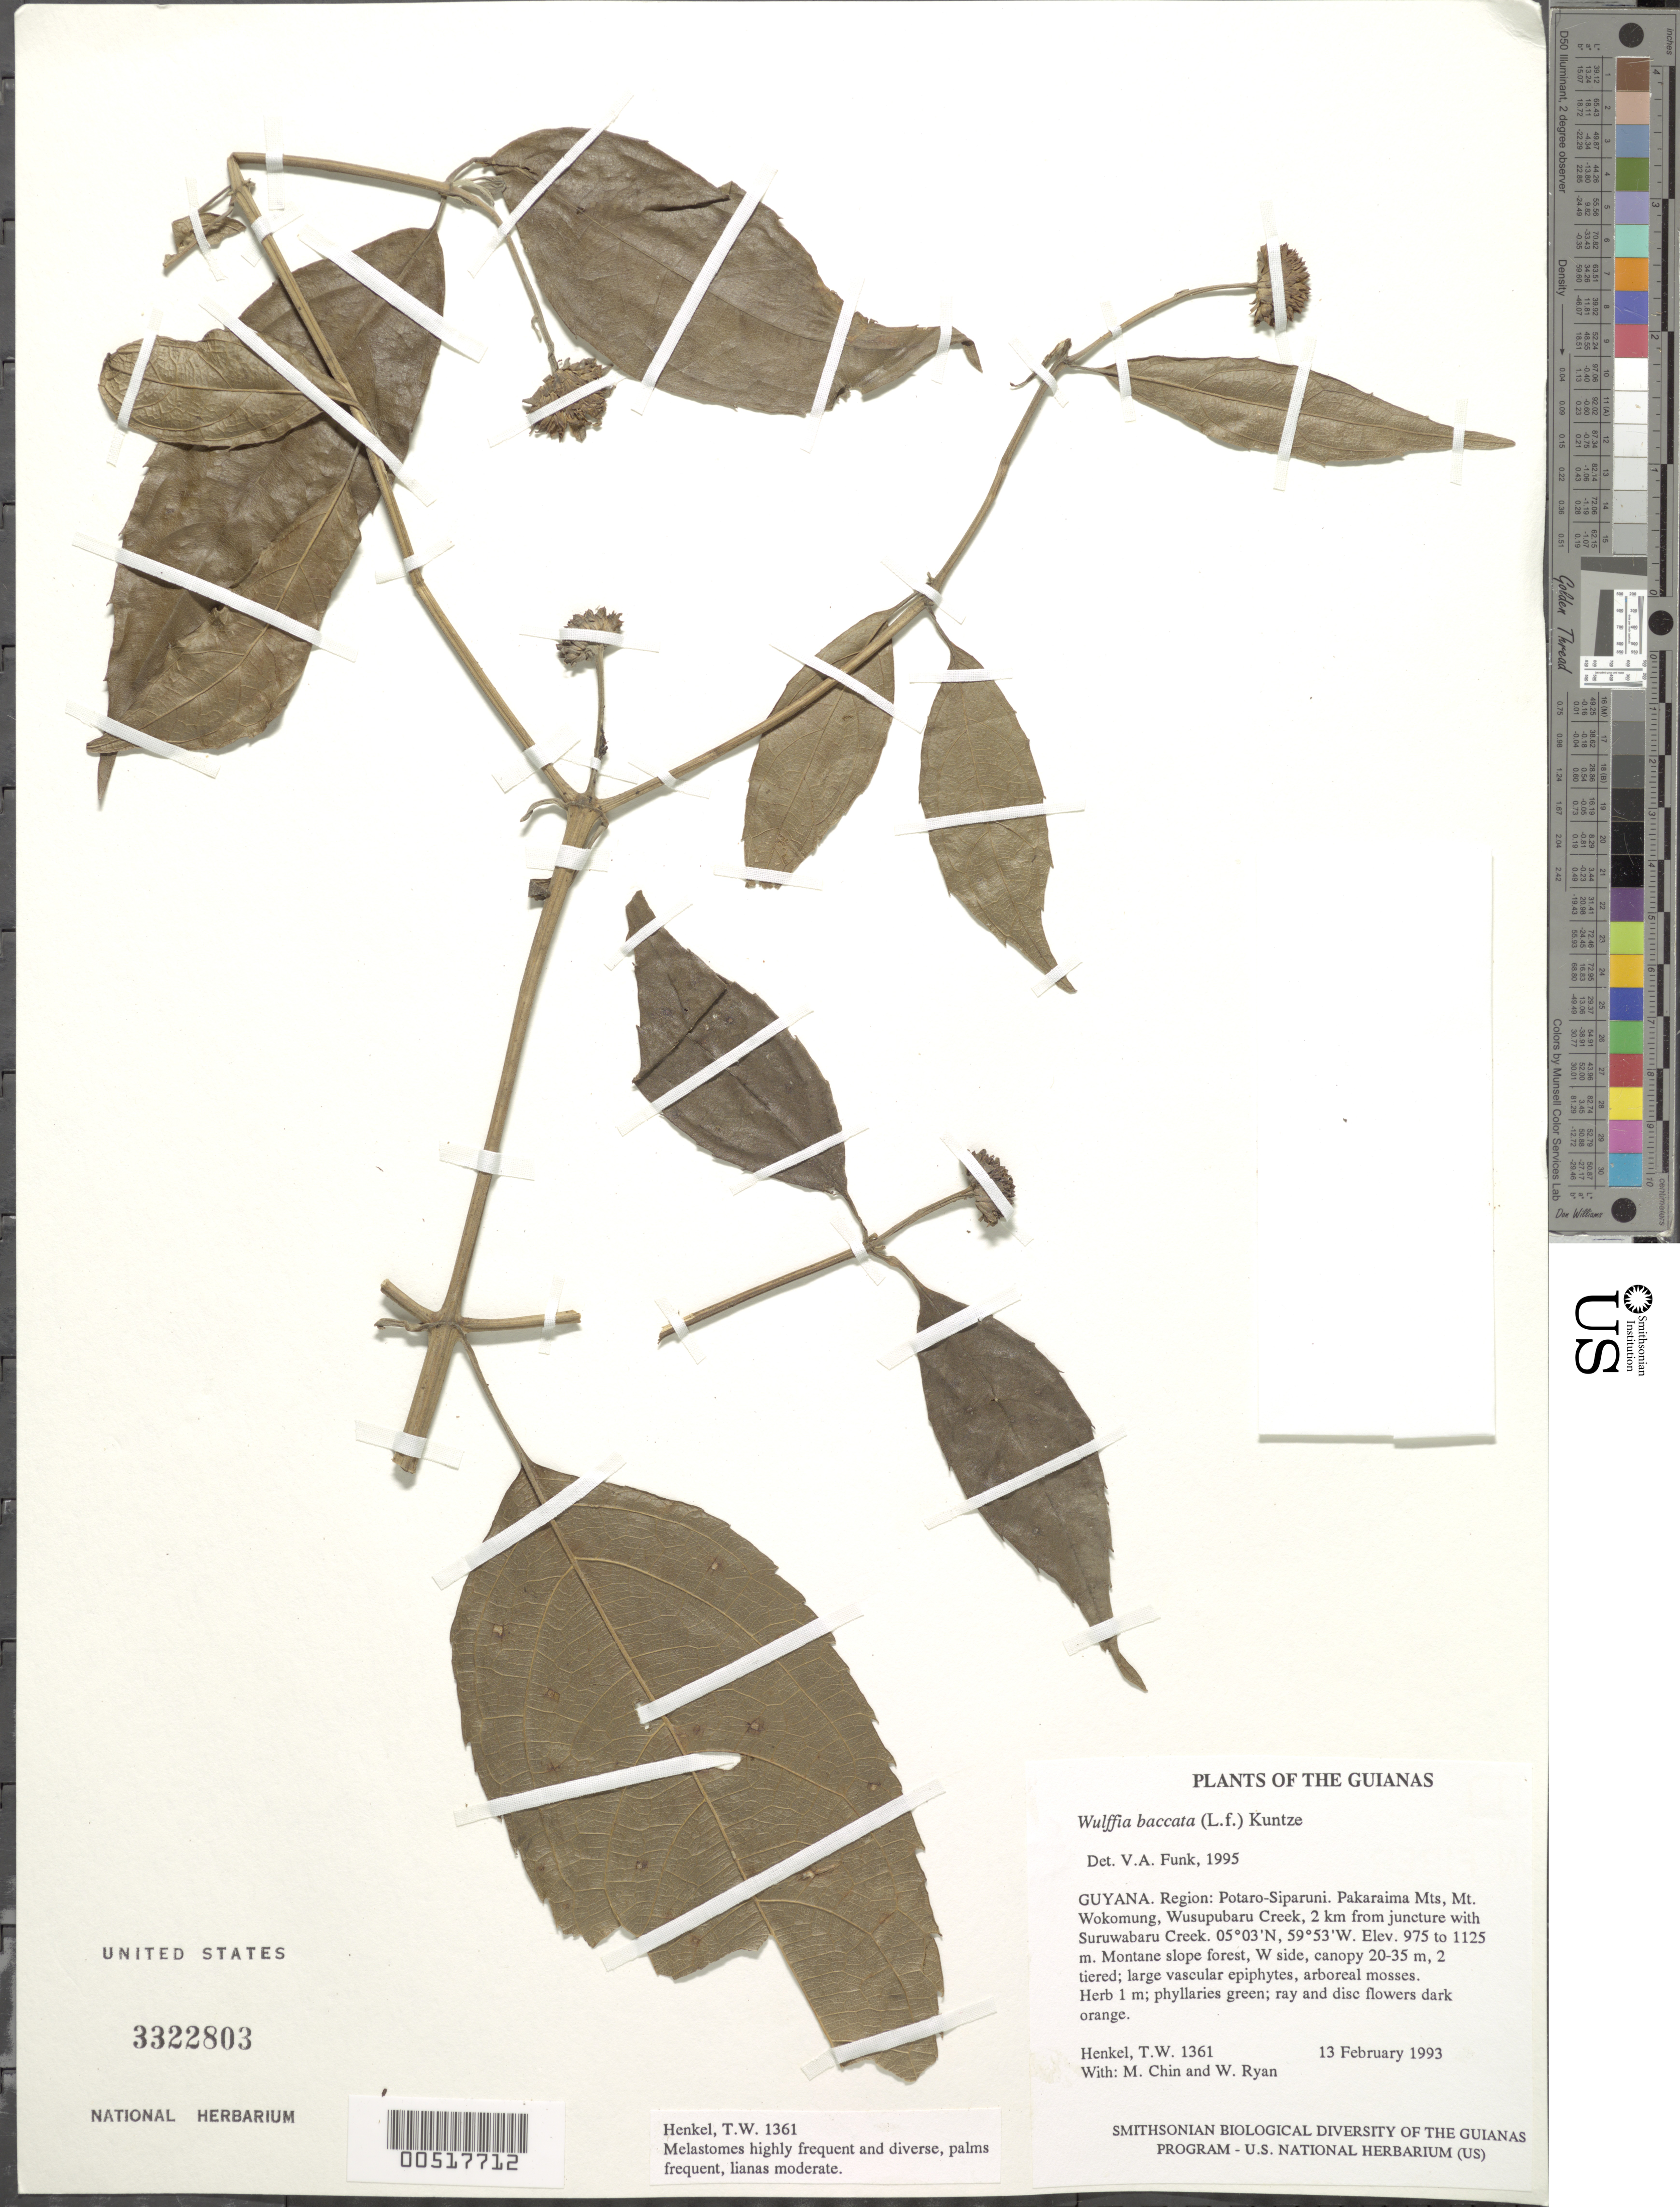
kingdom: Plantae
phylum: Tracheophyta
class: Magnoliopsida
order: Asterales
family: Asteraceae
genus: Wulffia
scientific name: Wulffia baccata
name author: (L. f.) Kuntze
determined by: Funk, Vicki A., (BOT), Smithsonian Institution - National Museum of Natural History (UNITED STATES)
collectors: T. Henkel, M. Chin & W. Ryan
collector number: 1361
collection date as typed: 13 February 1993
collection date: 1993-02-13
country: Guyana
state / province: Potaro-Siparuni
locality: Pakaraima Mts, Mt. Wokomung, Wusupubaru Creek, 2 km from juncture with Suruwabaru Creek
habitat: Montane slope forest, W side, canopy 20-35 m, 2 tiered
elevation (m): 975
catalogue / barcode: US 3322803